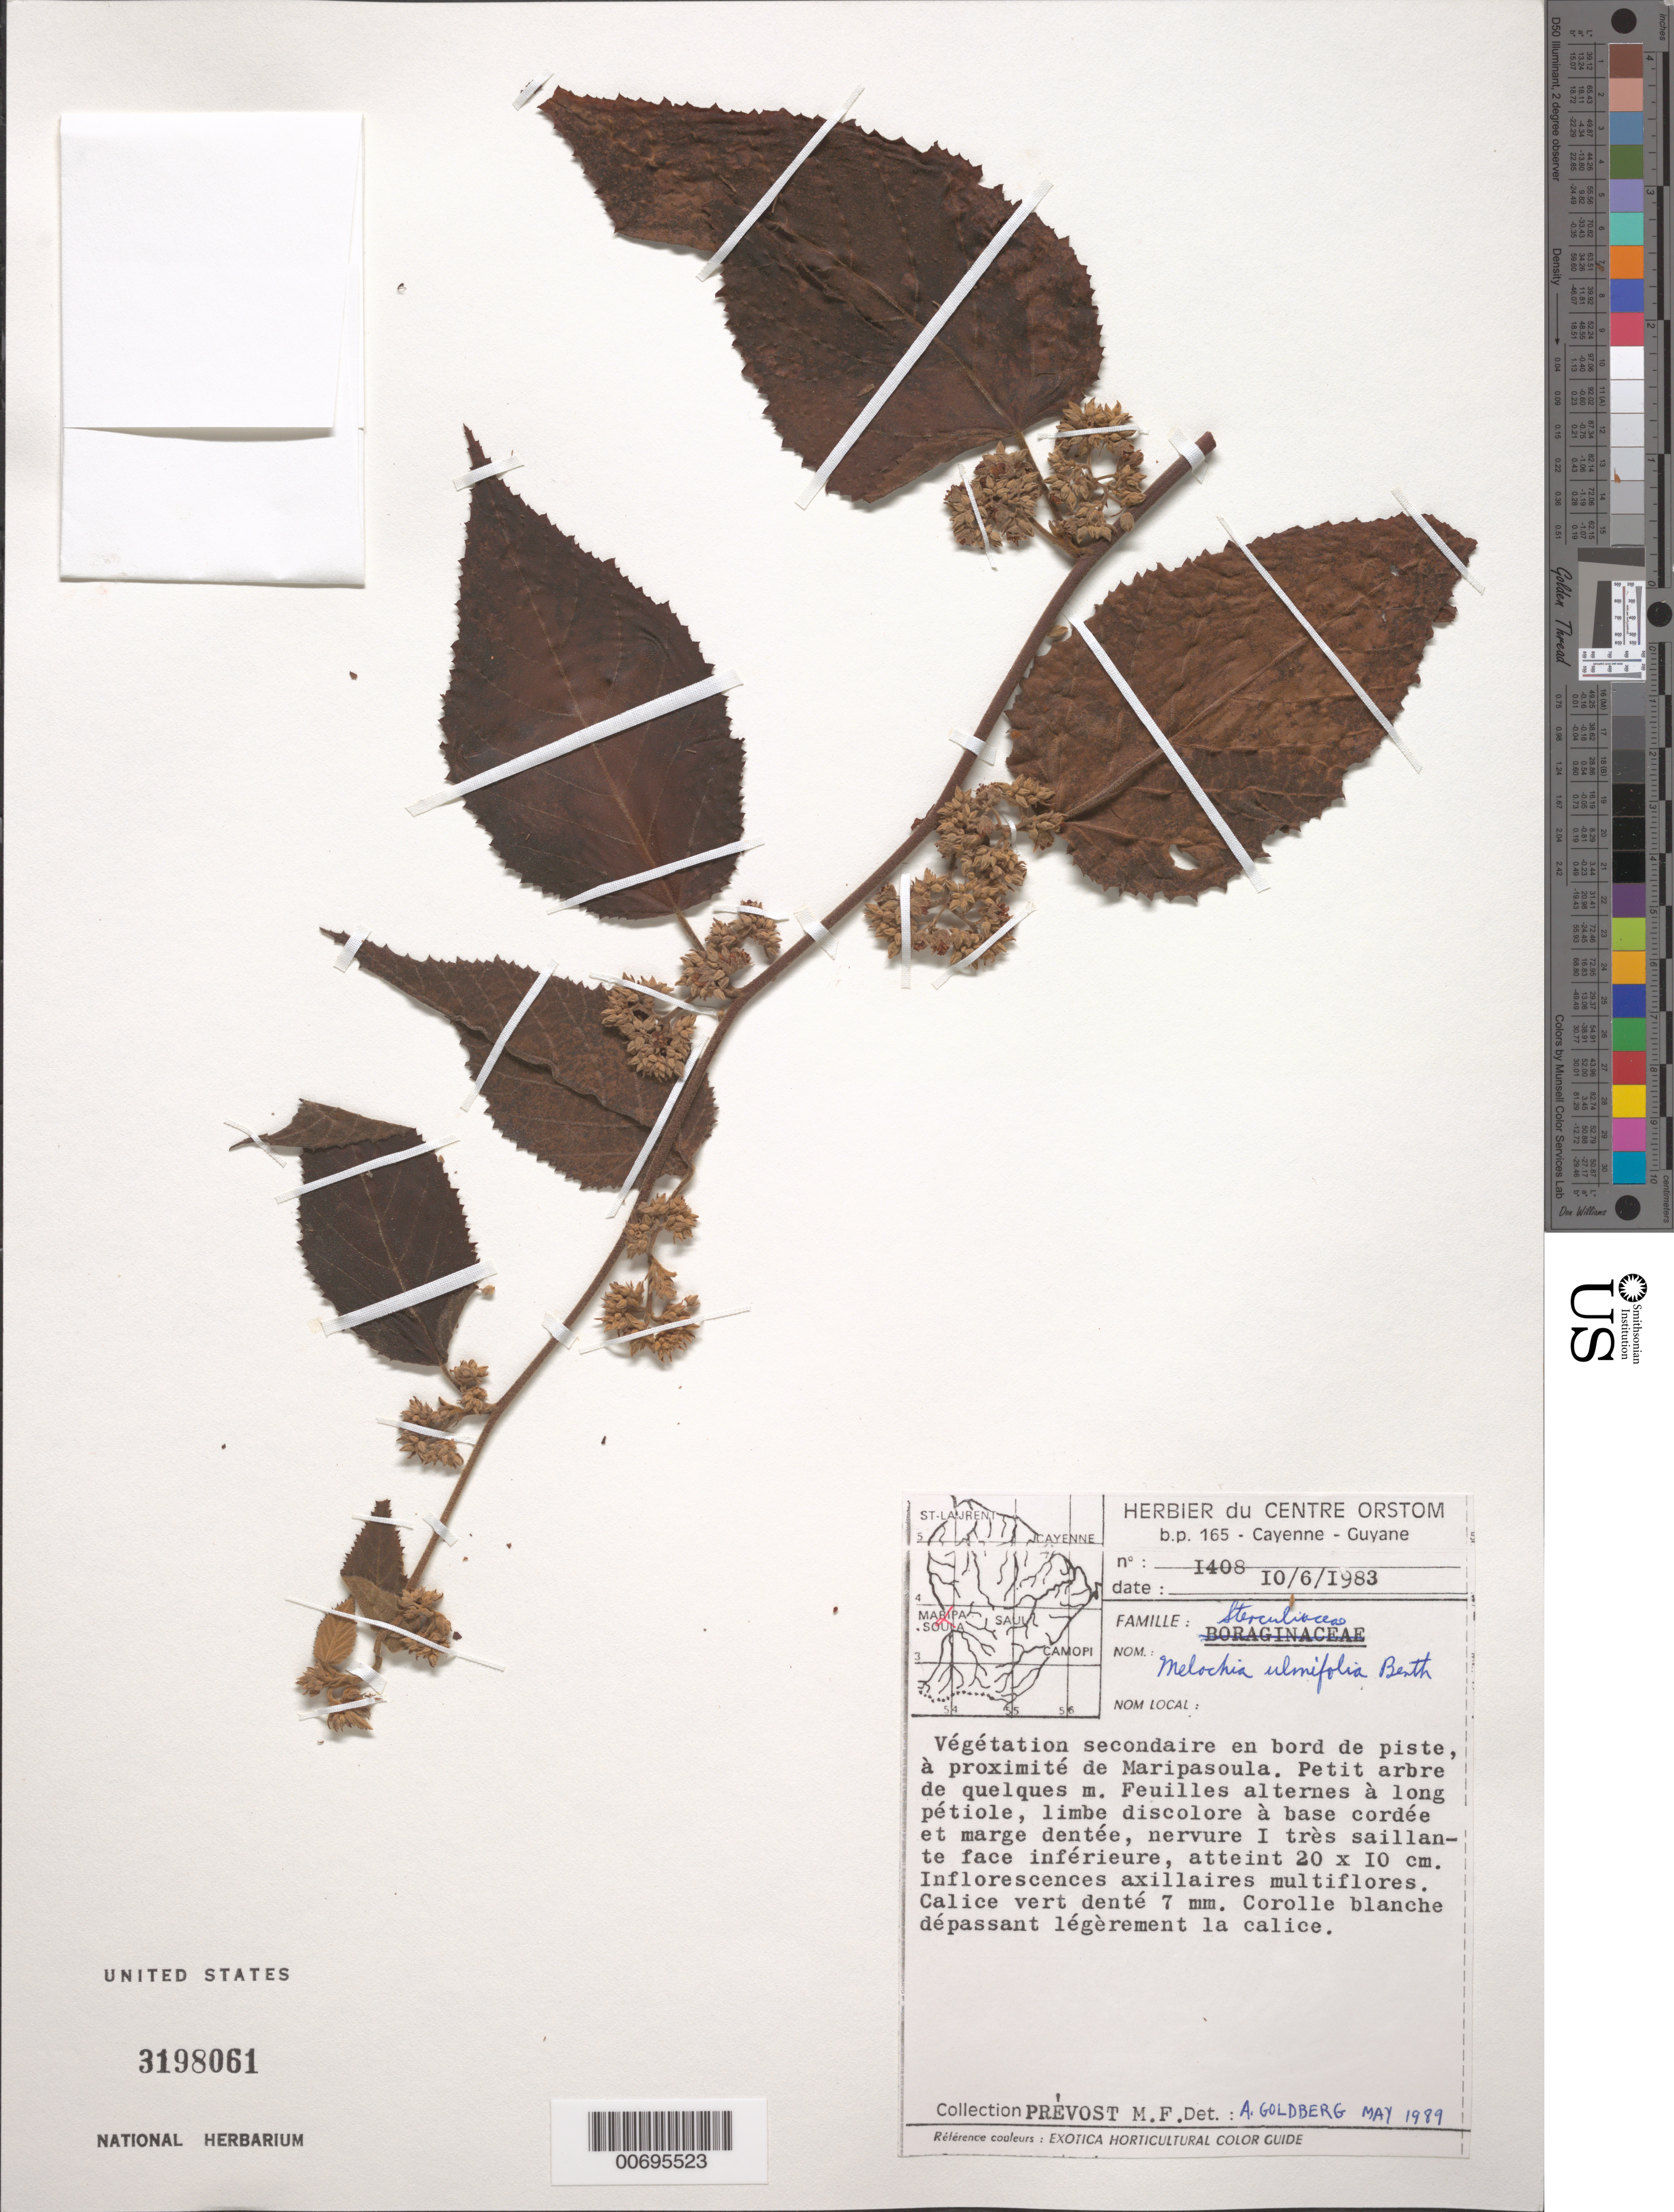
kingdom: Plantae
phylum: Tracheophyta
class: Magnoliopsida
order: Malvales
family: Malvaceae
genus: Melochia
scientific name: Melochia ulmifolia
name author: Benth.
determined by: Goldberg, Aaron, (US), NMNH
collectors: M.-F. Prévost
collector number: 1408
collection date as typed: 10-Jun-83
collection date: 1983-06-10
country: French Guiana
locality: Maripasoula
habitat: Secondary vegetation along trail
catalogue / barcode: US 3198061